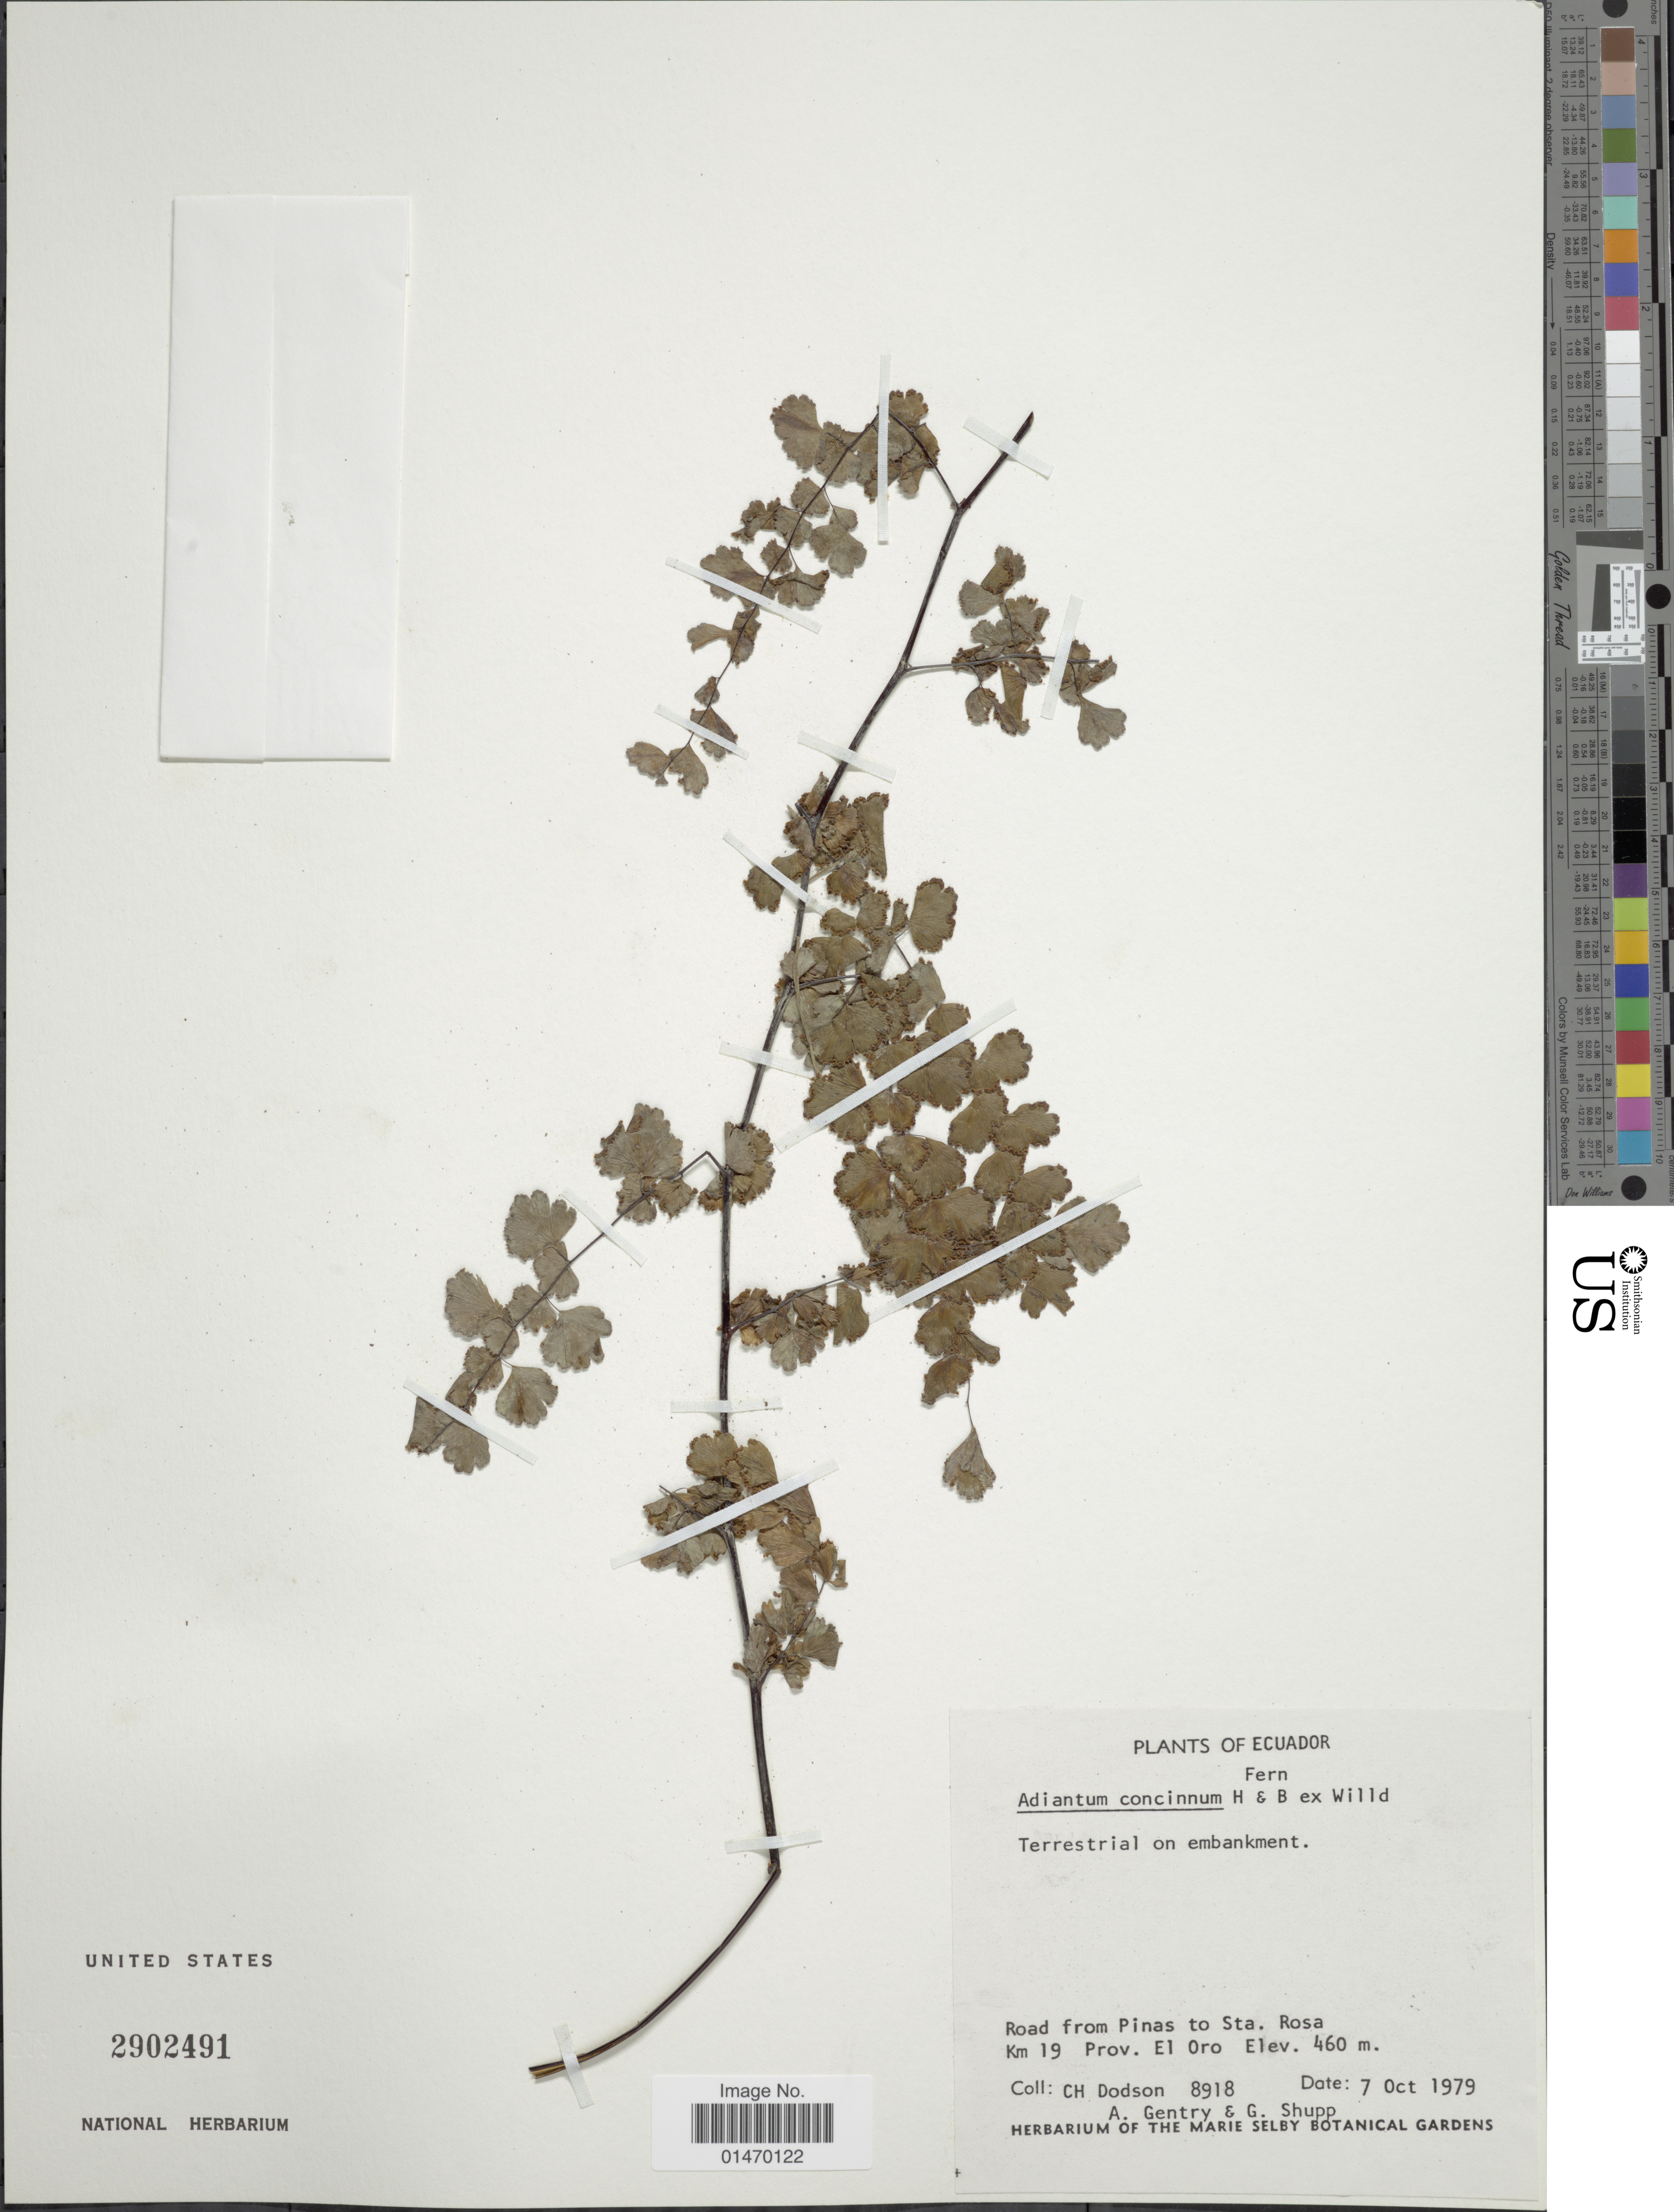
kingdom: Plantae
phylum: Tracheophyta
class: Polypodiopsida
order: Polypodiales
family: Pteridaceae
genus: Adiantum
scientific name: Adiantum concinnum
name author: Humb. & Bonpl. ex Willd.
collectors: C. H. Dodson, A. H. Gentry & G. Shupp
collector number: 8918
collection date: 1979-10-07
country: Ecuador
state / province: El Oro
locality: Road from Pinas to Sta. Rosa km 19.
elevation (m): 460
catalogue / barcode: US 2902491